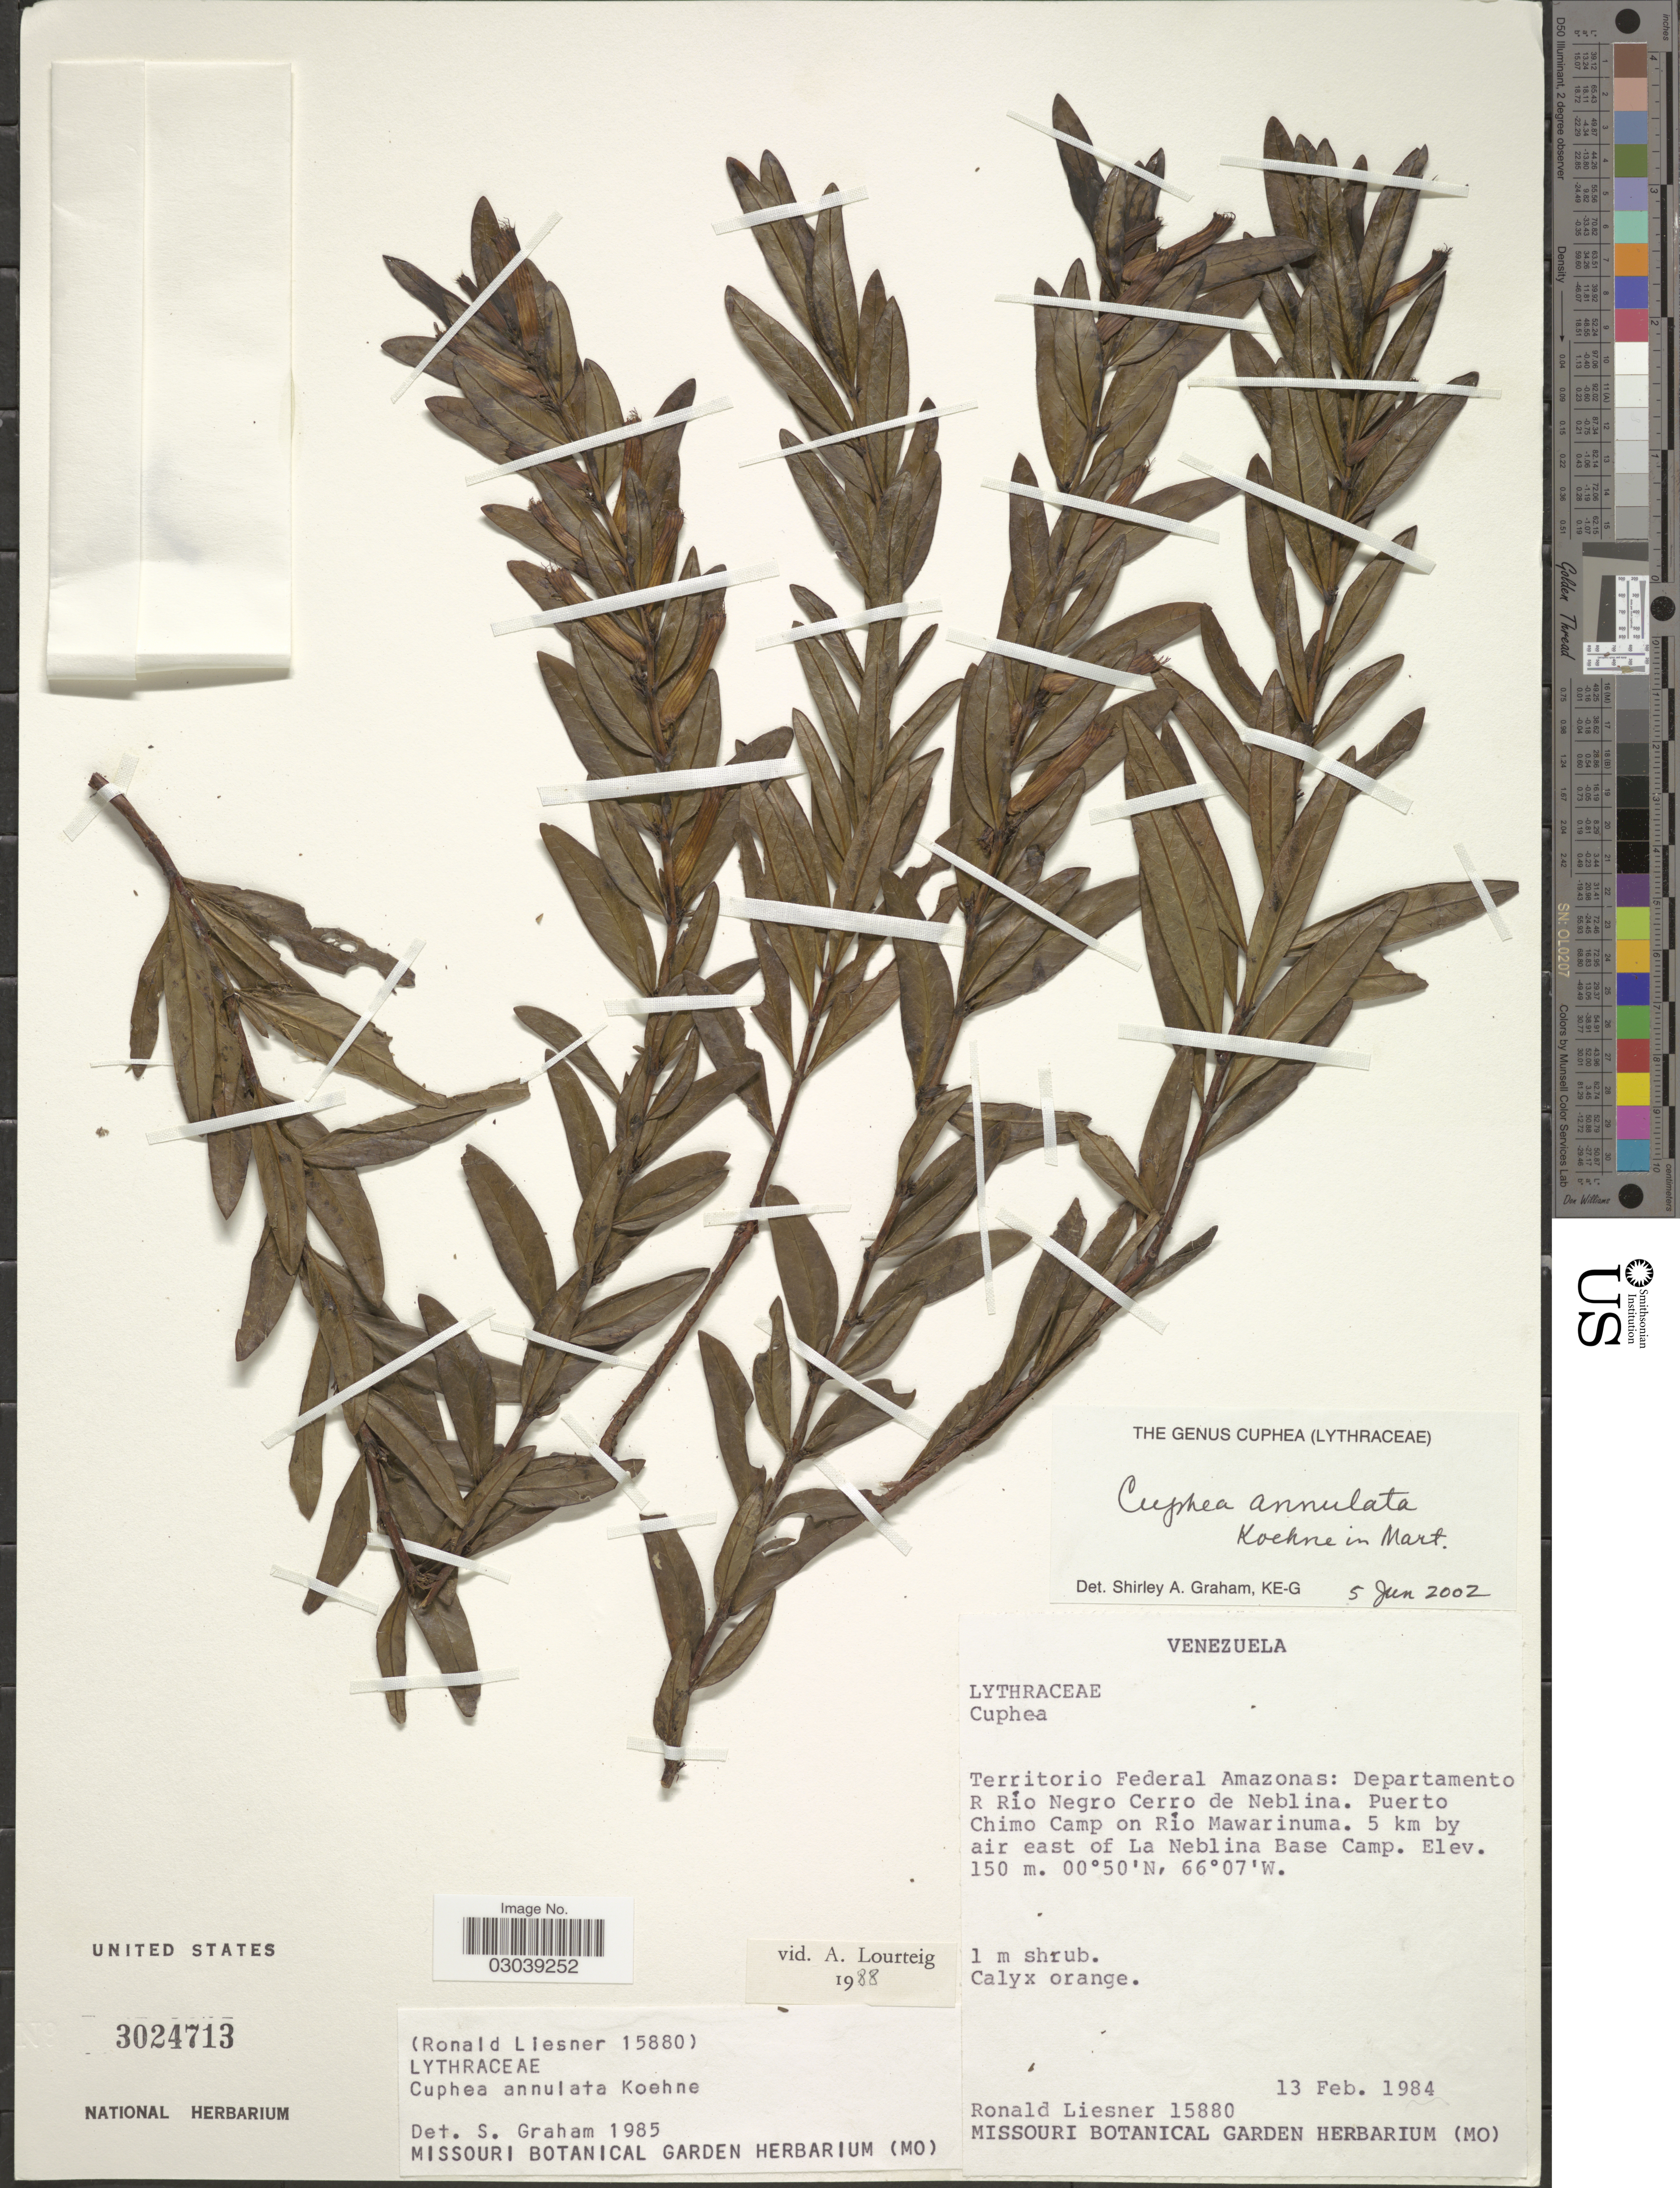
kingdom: Plantae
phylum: Tracheophyta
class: Magnoliopsida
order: Myrtales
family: Lythraceae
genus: Cuphea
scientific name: Cuphea annulata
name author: Koehne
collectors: R. L. Liesner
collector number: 15880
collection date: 1984-02-13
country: Venezuela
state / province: Amazonas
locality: Territorio Federal Amazonas: Departamento R Río Negro Cerro de Neblina. Puerto Chimo Camp on Río Mawarinuma. 5 km by air east of La Neblina Base Camp.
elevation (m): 150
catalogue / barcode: US 3024713